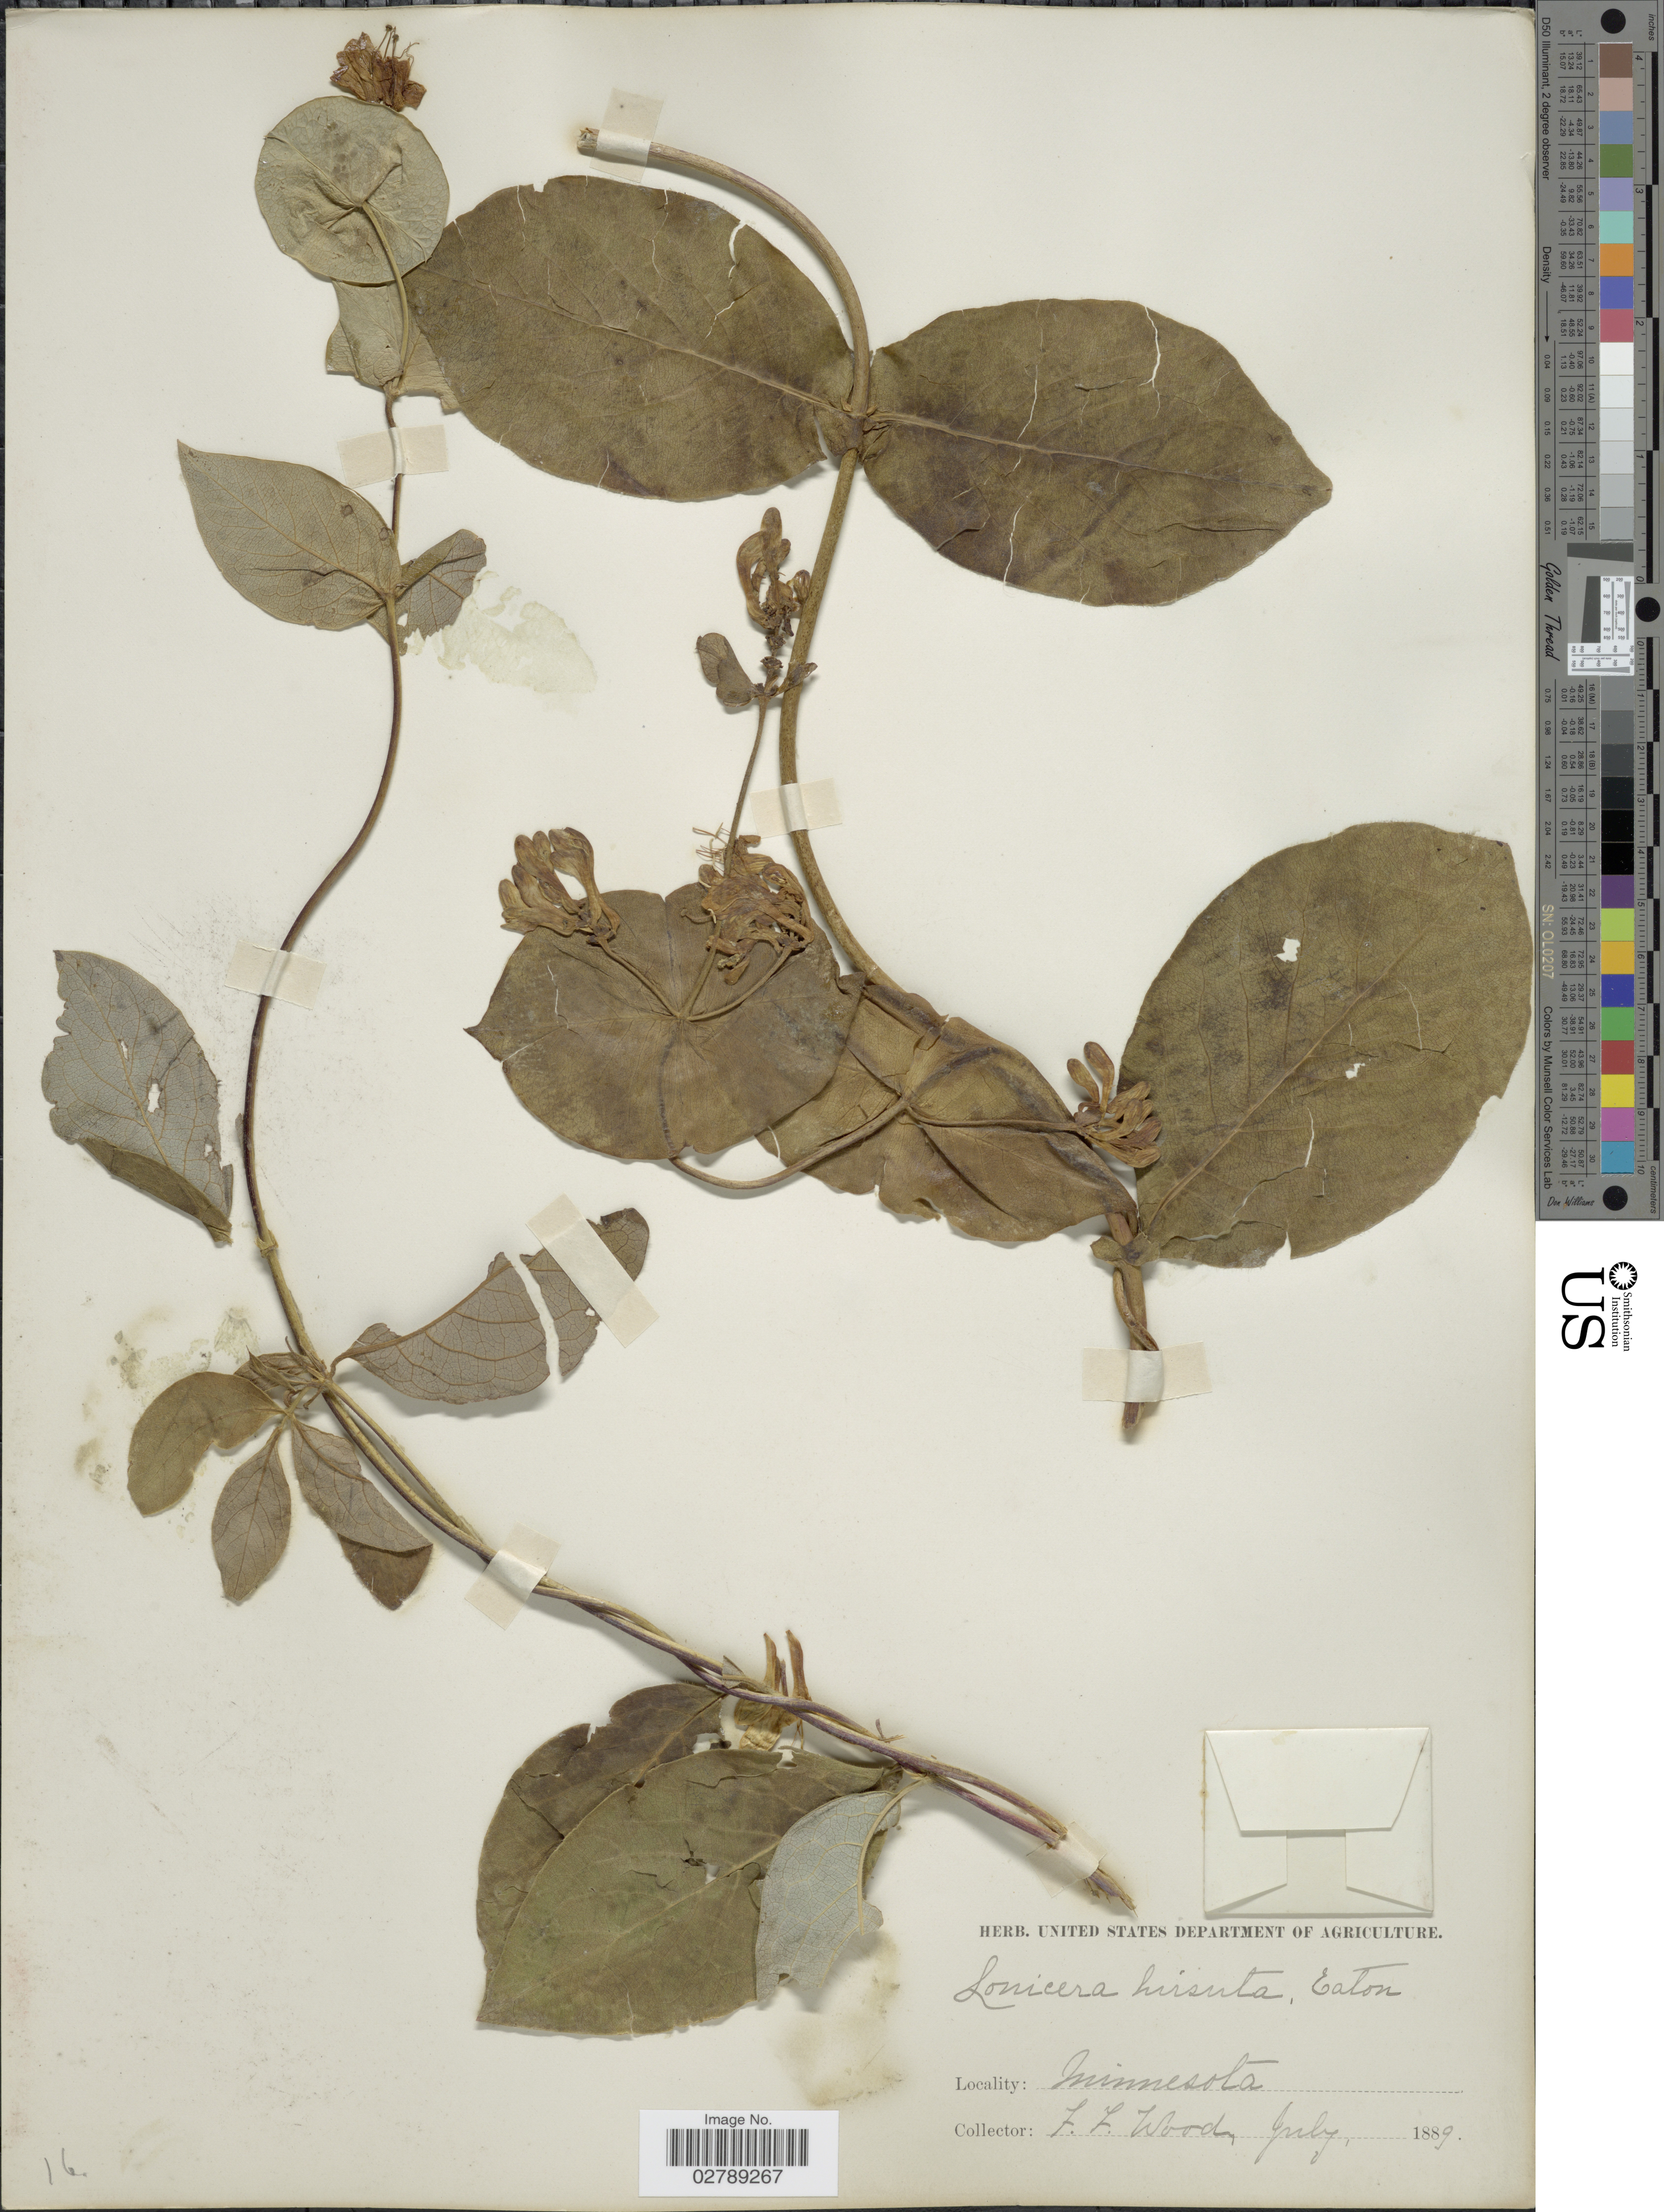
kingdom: Plantae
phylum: Tracheophyta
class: Magnoliopsida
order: Dipsacales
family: Caprifoliaceae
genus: Lonicera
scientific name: Lonicera hirsuta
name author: Eaton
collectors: F. Woods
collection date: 1889-07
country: United States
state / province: Minnesota